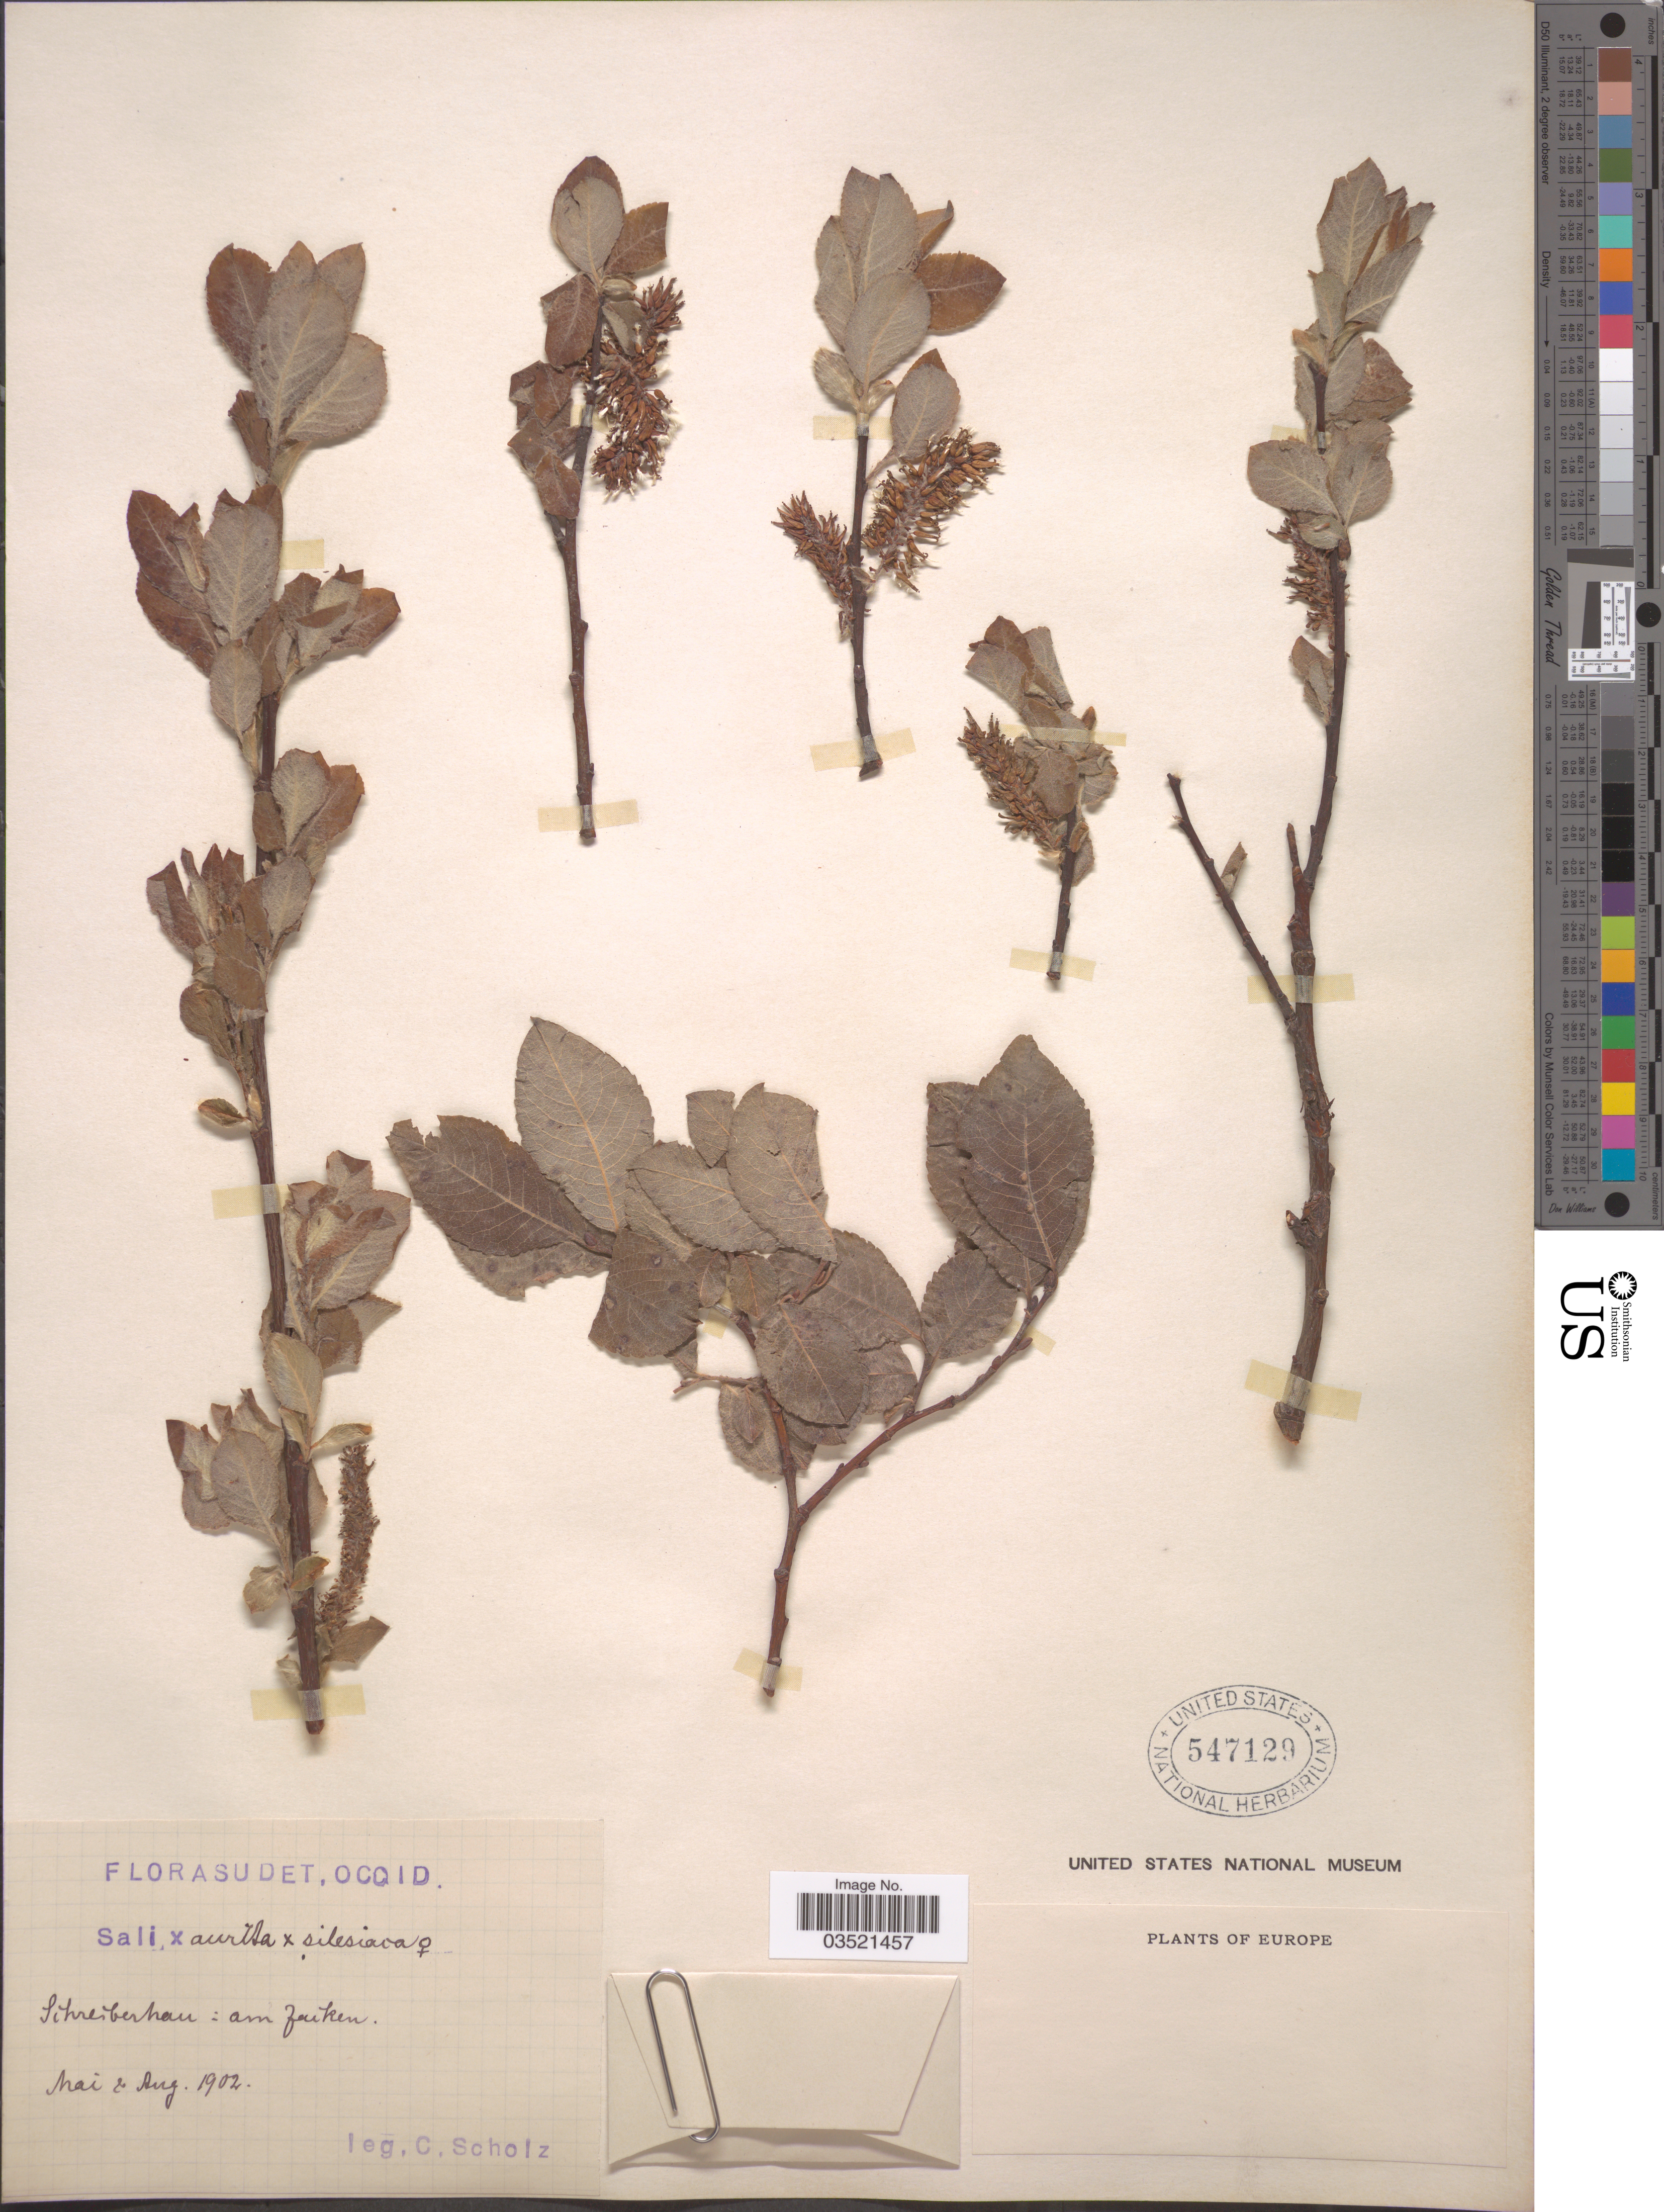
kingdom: Plantae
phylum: Tracheophyta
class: Magnoliopsida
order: Malpighiales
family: Salicaceae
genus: Salix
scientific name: Salix aurita x S. silesiaca Willd.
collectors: C. Scholz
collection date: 1902-05/1902-08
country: Poland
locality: Sudet Occid. Schreiberhau: am faiken.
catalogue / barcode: US 547129